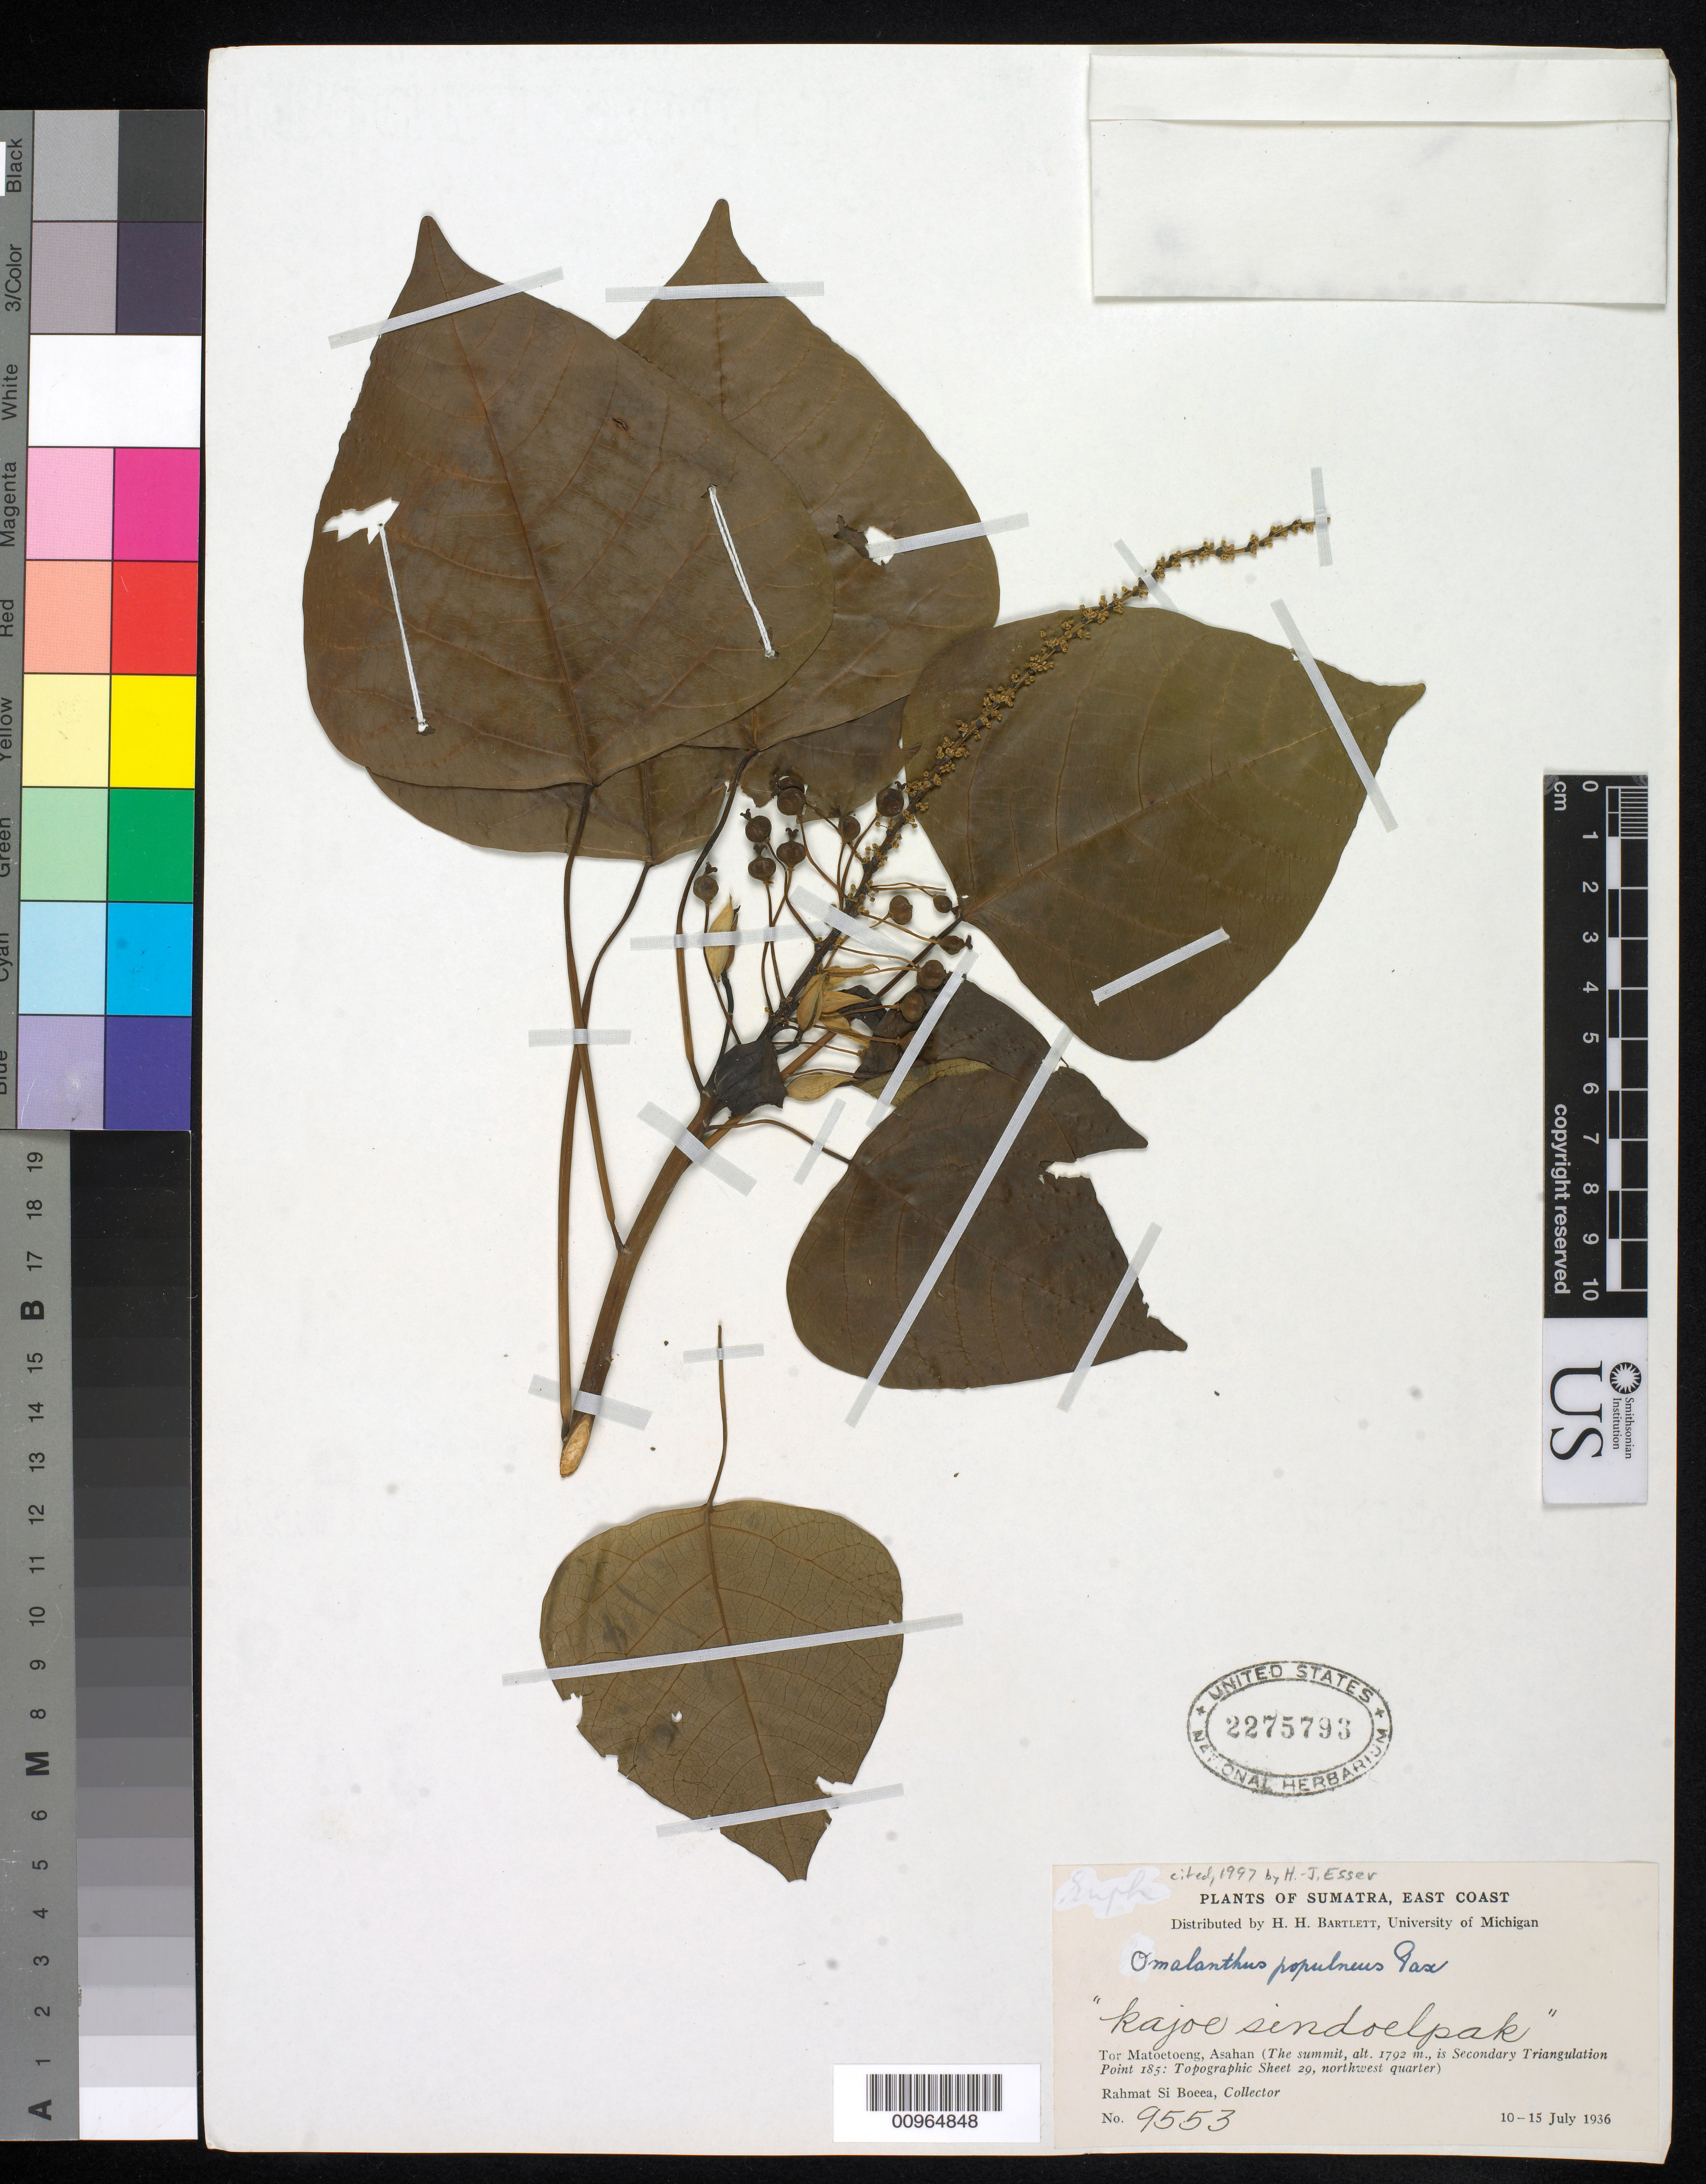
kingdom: Plantae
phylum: Tracheophyta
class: Magnoliopsida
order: Malpighiales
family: Euphorbiaceae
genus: Homalanthus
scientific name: Homalanthus populneus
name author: (Geiseler) Kuntze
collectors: Rahmat Si Boeea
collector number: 9553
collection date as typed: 10 Jul 1936 to 15 Jul 1936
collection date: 1936-07-10/1936-07-15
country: Indonesia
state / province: Sumatra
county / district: North Sumatra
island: Sumatra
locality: Tor Matoetoeng, Asahan (The summit, alt. 1792 m., is secondary triangulation point 185: Topographic Sheet 29, northwest quarter)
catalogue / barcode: US 2275793